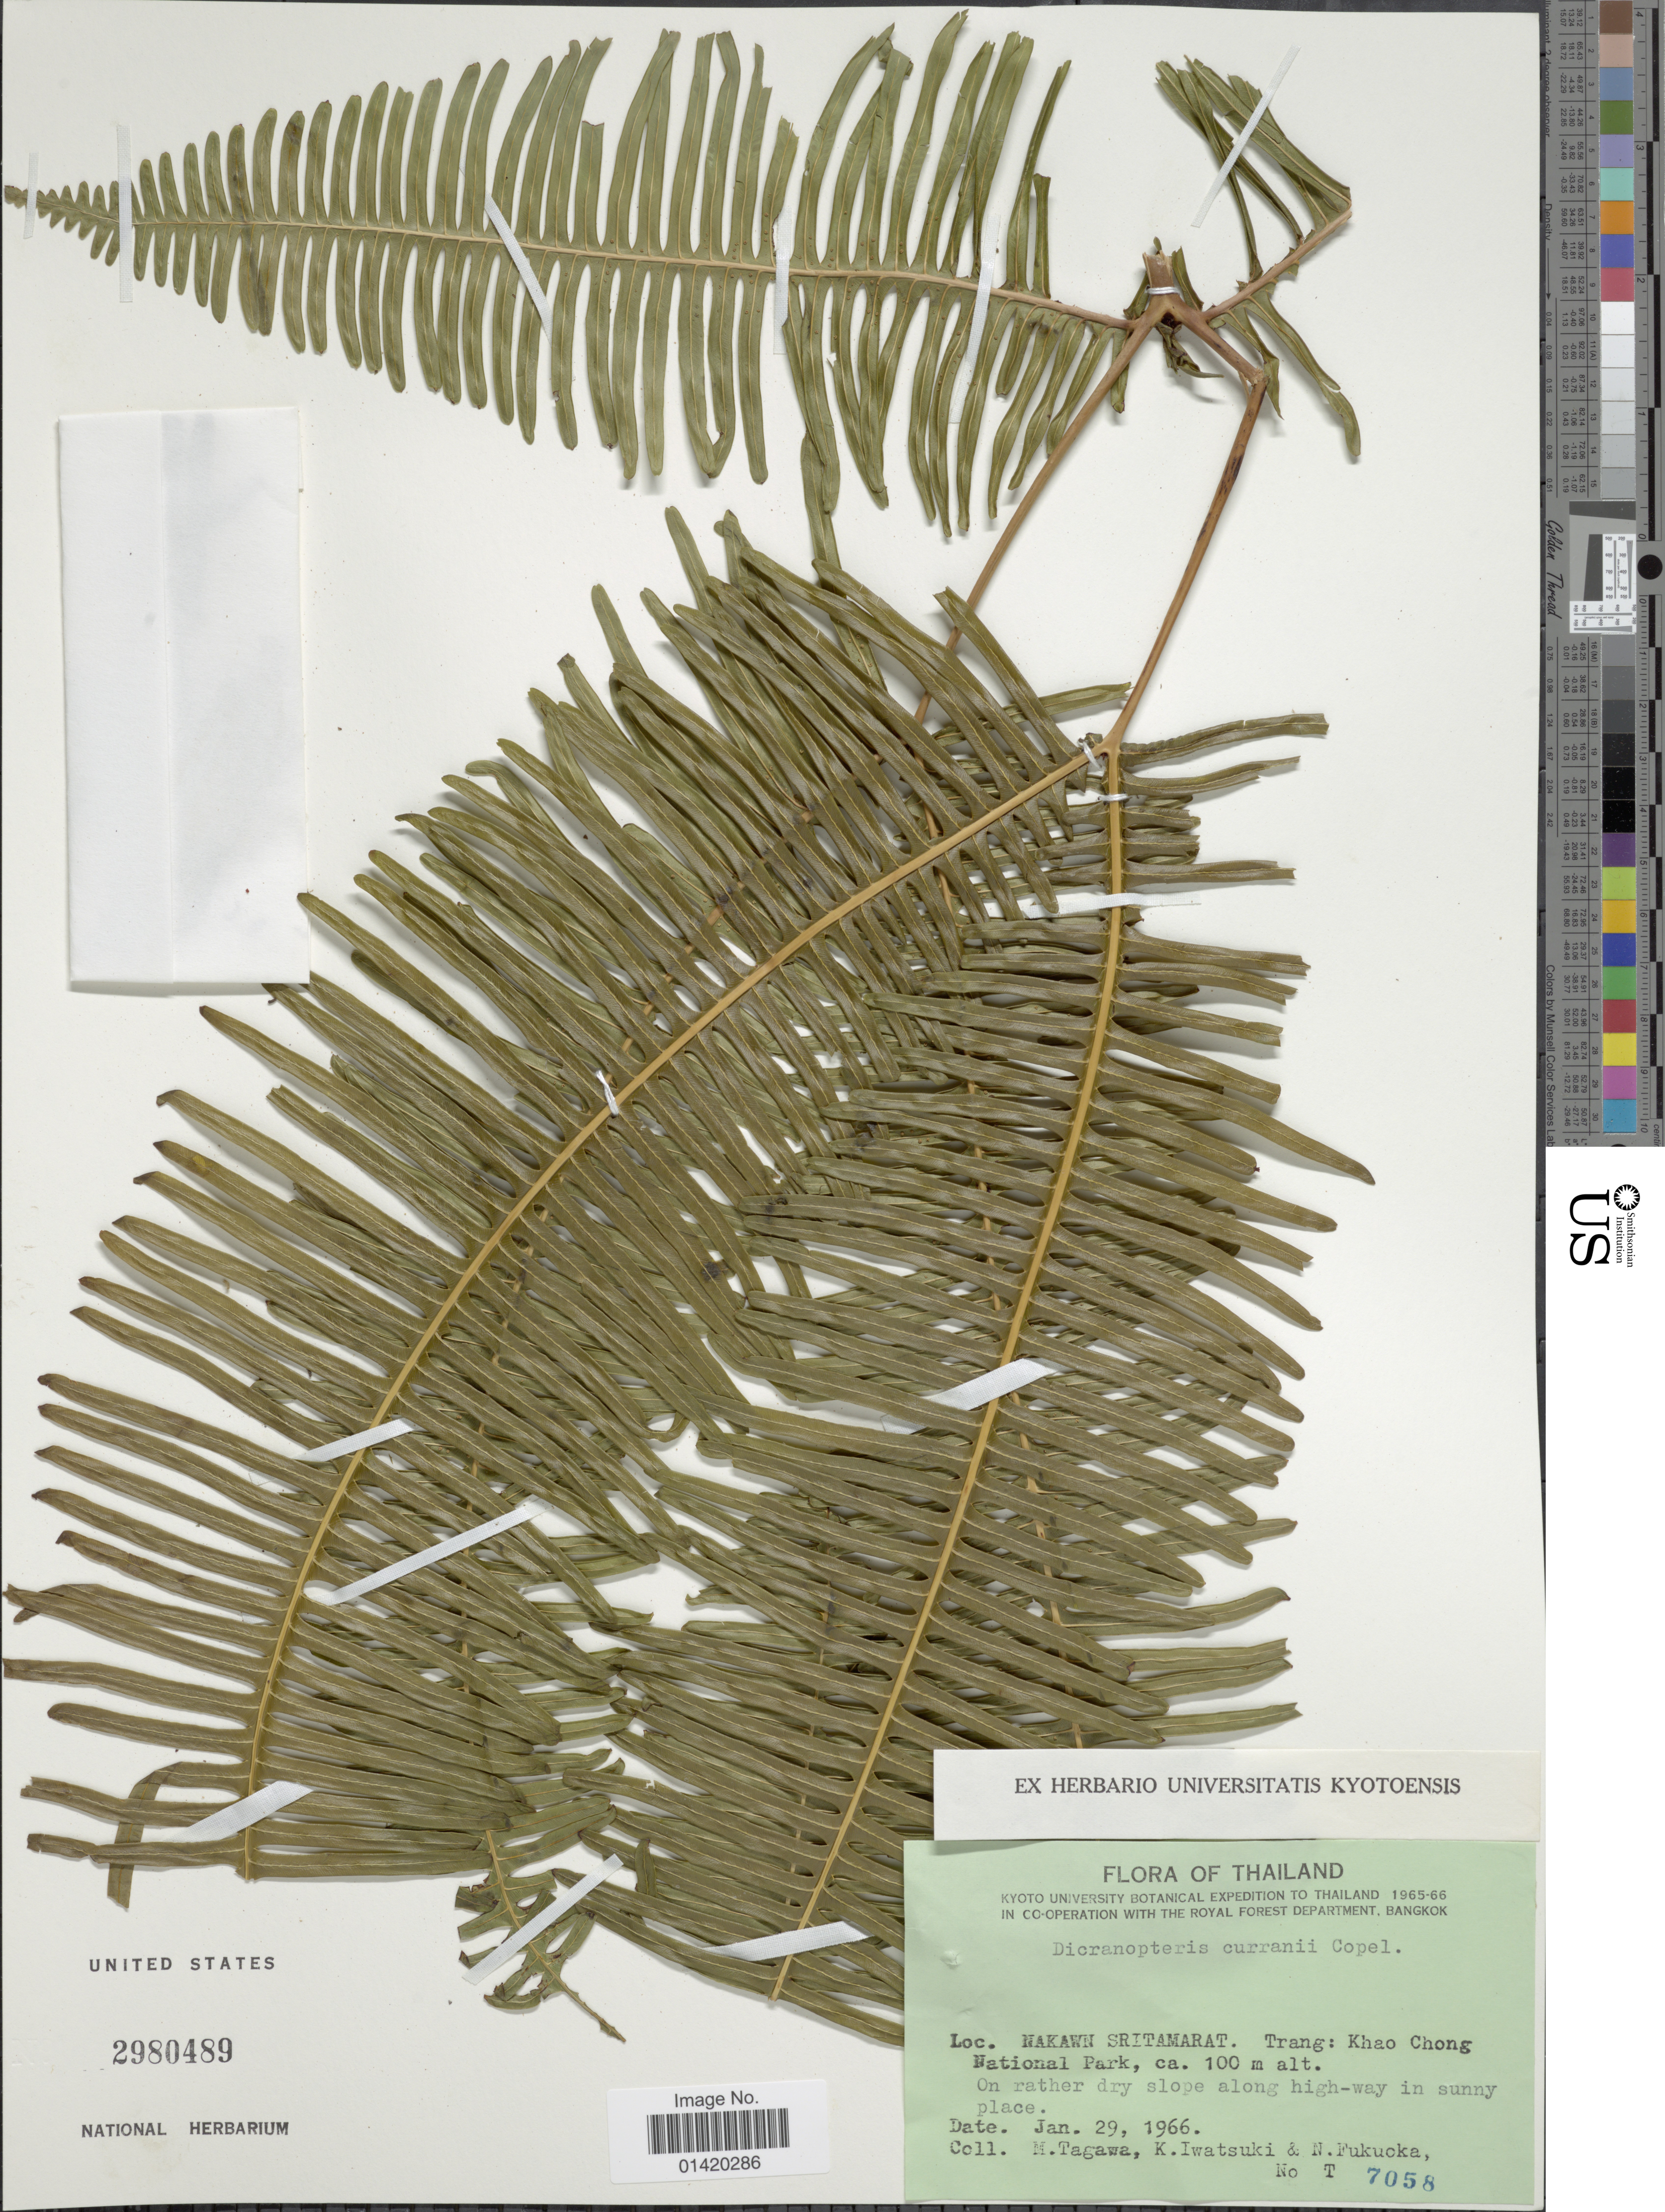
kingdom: Plantae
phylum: Tracheophyta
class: Polypodiopsida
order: Gleicheniales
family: Gleicheniaceae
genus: Dicranopteris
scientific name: Dicranopteris curranii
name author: Copel.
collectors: M. Tagawa, K. Iwatsuki & N. Fukuoka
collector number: T 7058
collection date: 1966-01-29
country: Thailand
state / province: Trang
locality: Nakawan Sritamarat, Khao Chong National Park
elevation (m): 100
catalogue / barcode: US 2980489